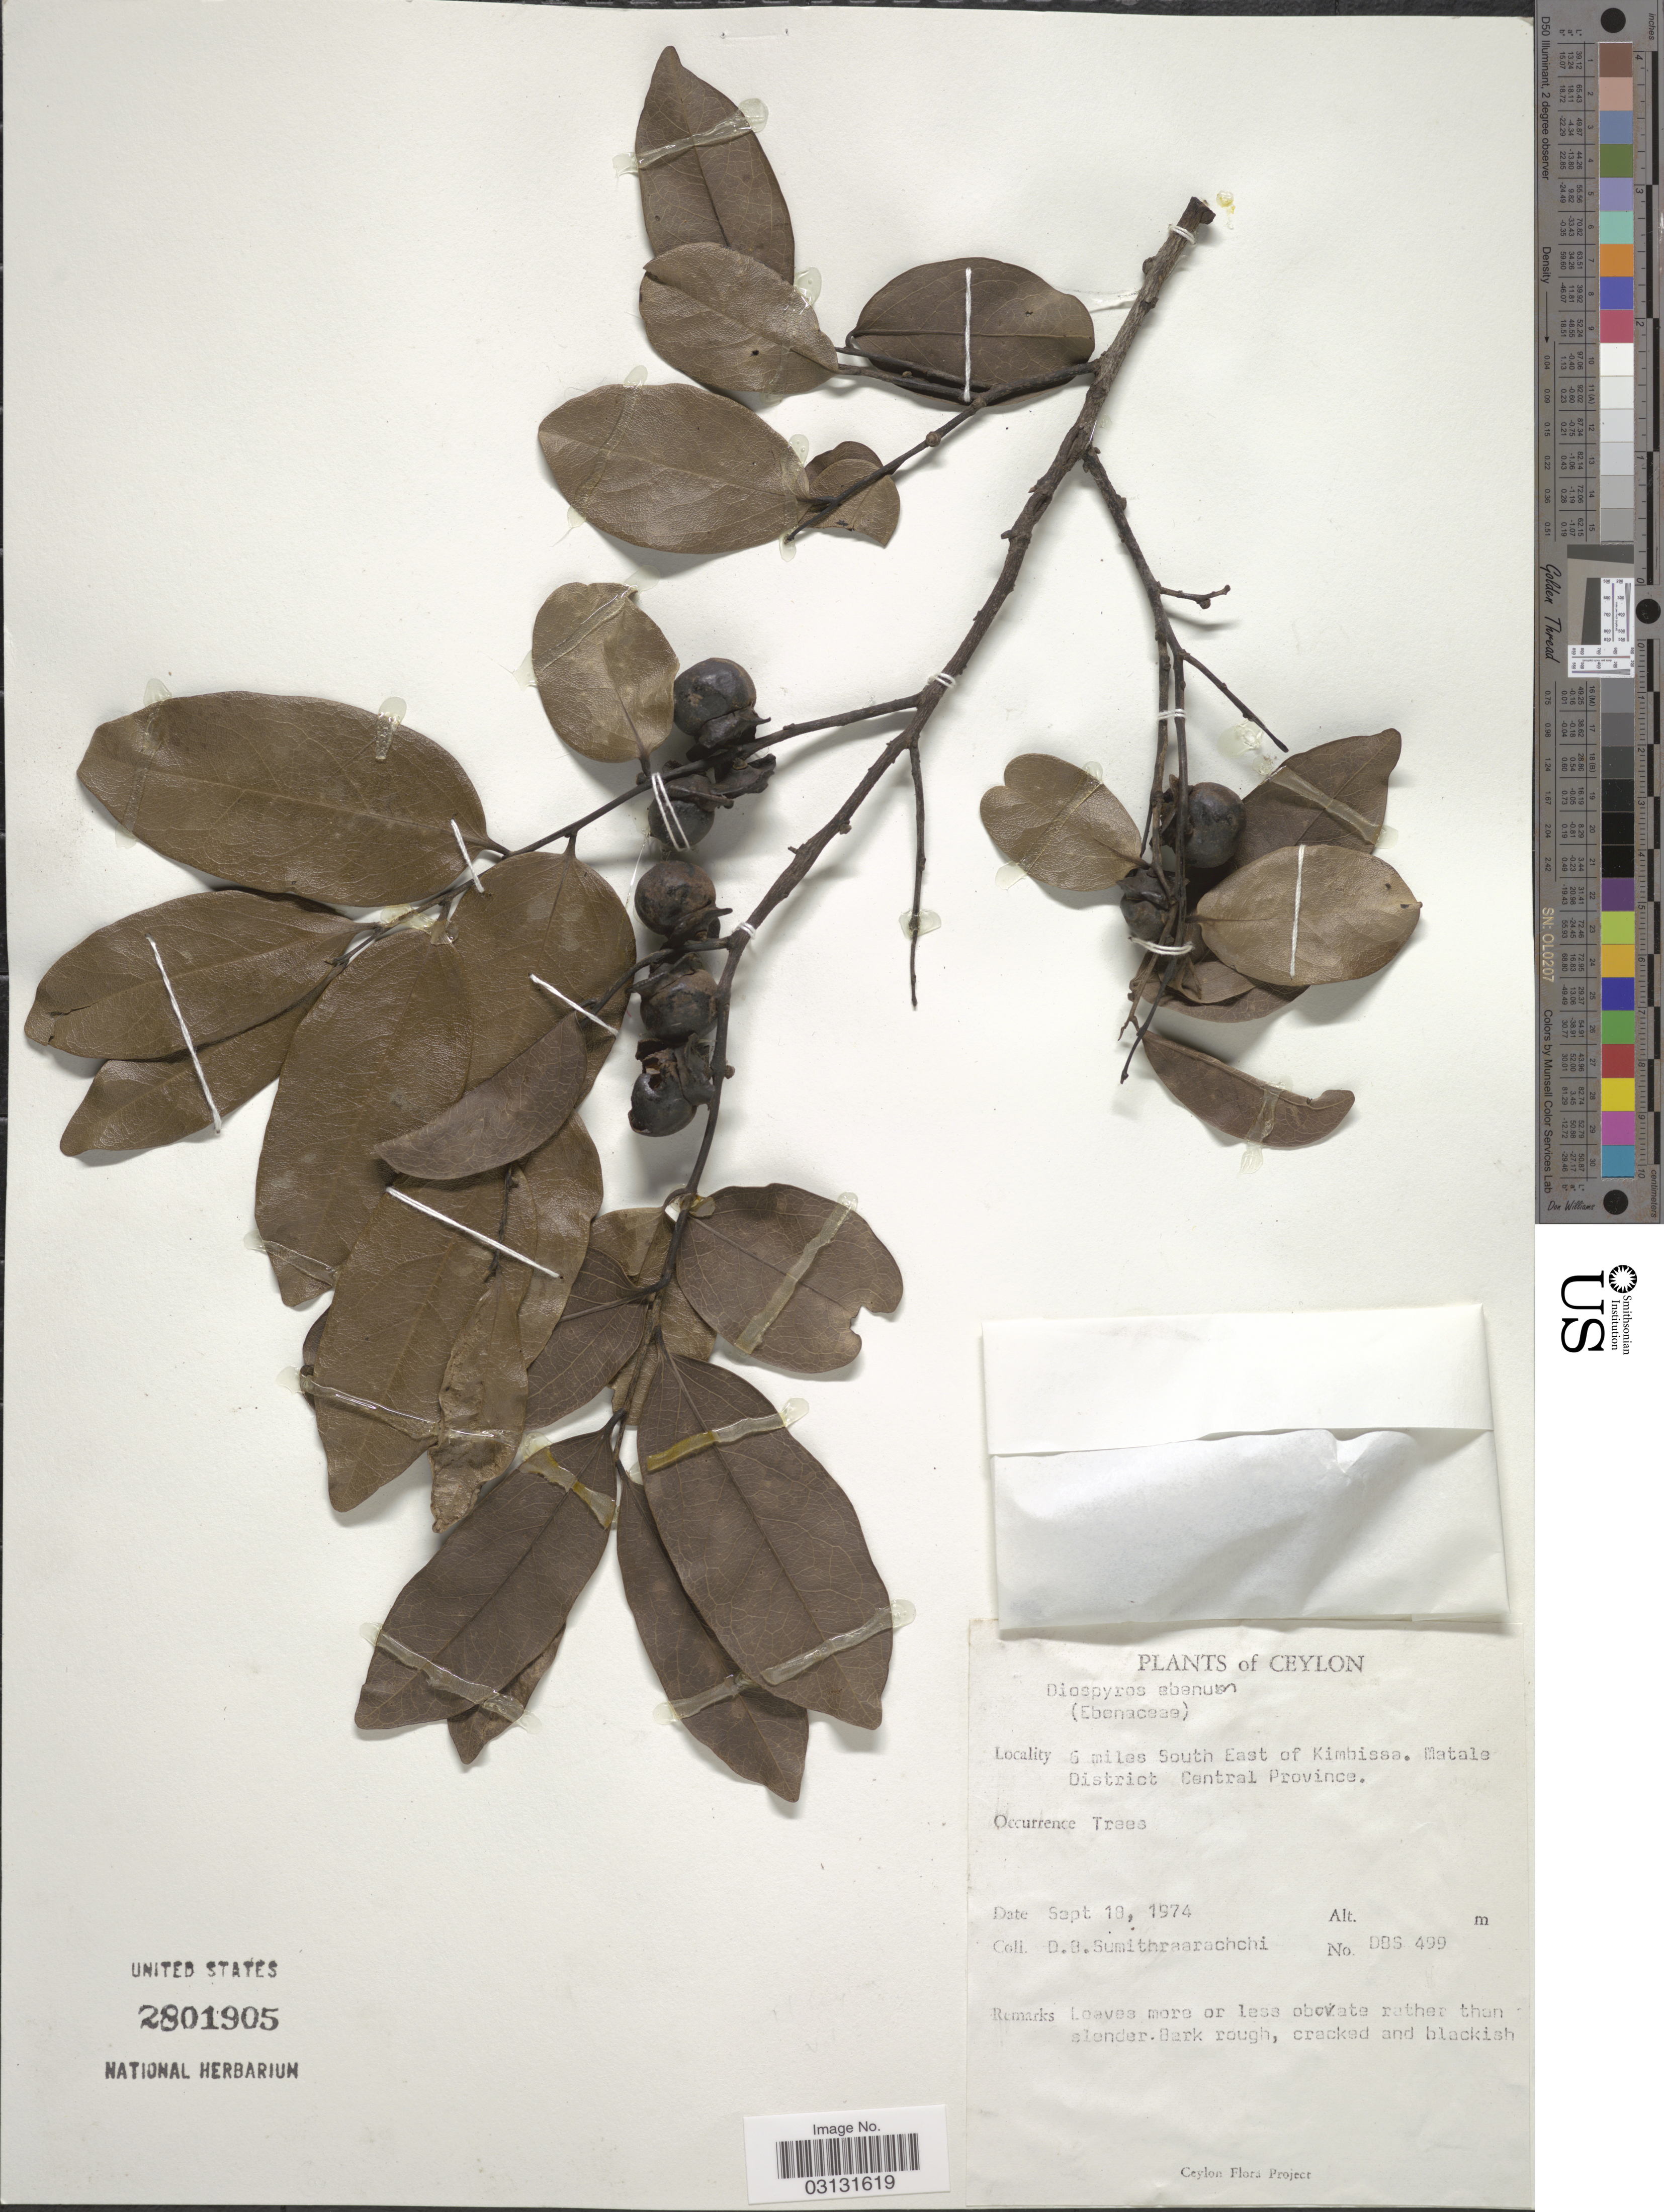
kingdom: Plantae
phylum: Tracheophyta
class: Magnoliopsida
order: Ericales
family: Ebenaceae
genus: Diospyros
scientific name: Diospyros ebenum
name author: J. Koenig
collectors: D. B. Sumithraarachchi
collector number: DBS499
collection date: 1974-09-19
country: Sri Lanka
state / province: Central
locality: Ceylon. 6 miles South East of Kimbissa. Matale District Central Province.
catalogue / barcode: US 2801905